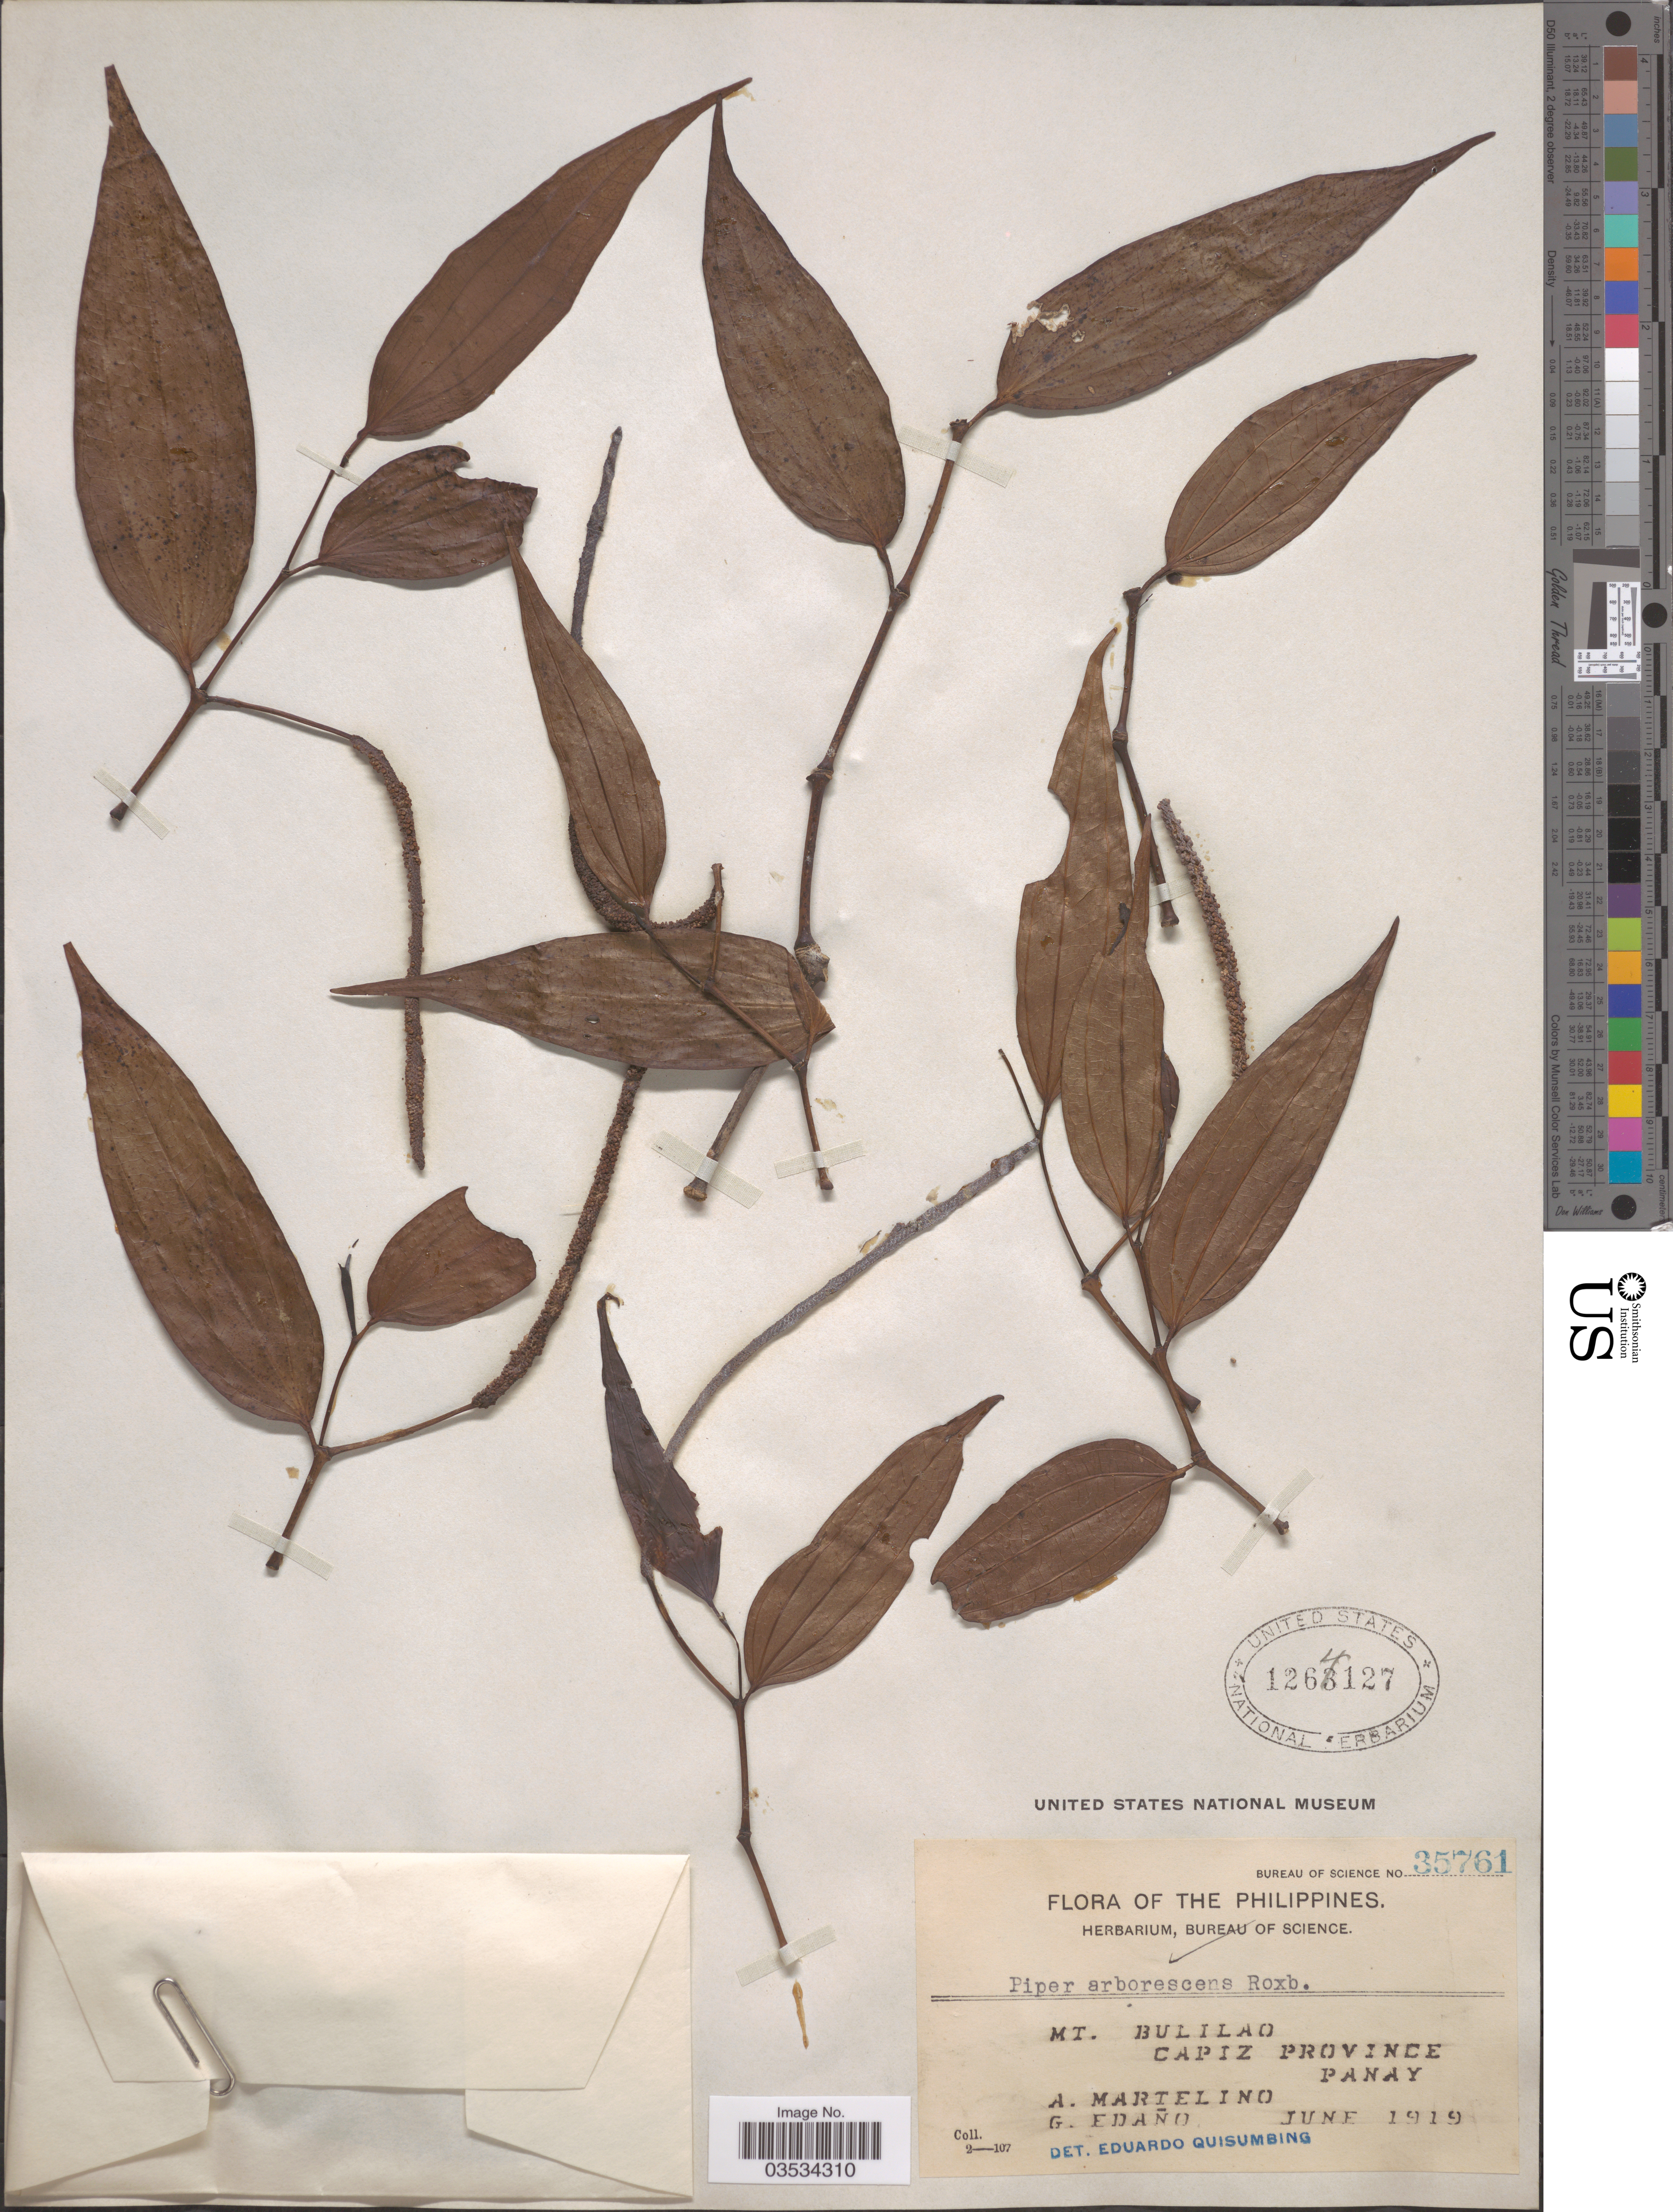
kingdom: Plantae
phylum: Tracheophyta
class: Magnoliopsida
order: Piperales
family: Piperaceae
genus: Piper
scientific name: Piper arborescens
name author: Roxb.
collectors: A. Martelino & G. Edaño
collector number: Bureau of Science 35761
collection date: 1919-06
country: Philippines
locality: Mt. Bulilao. Capiz Province. Panay.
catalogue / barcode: US 1264127